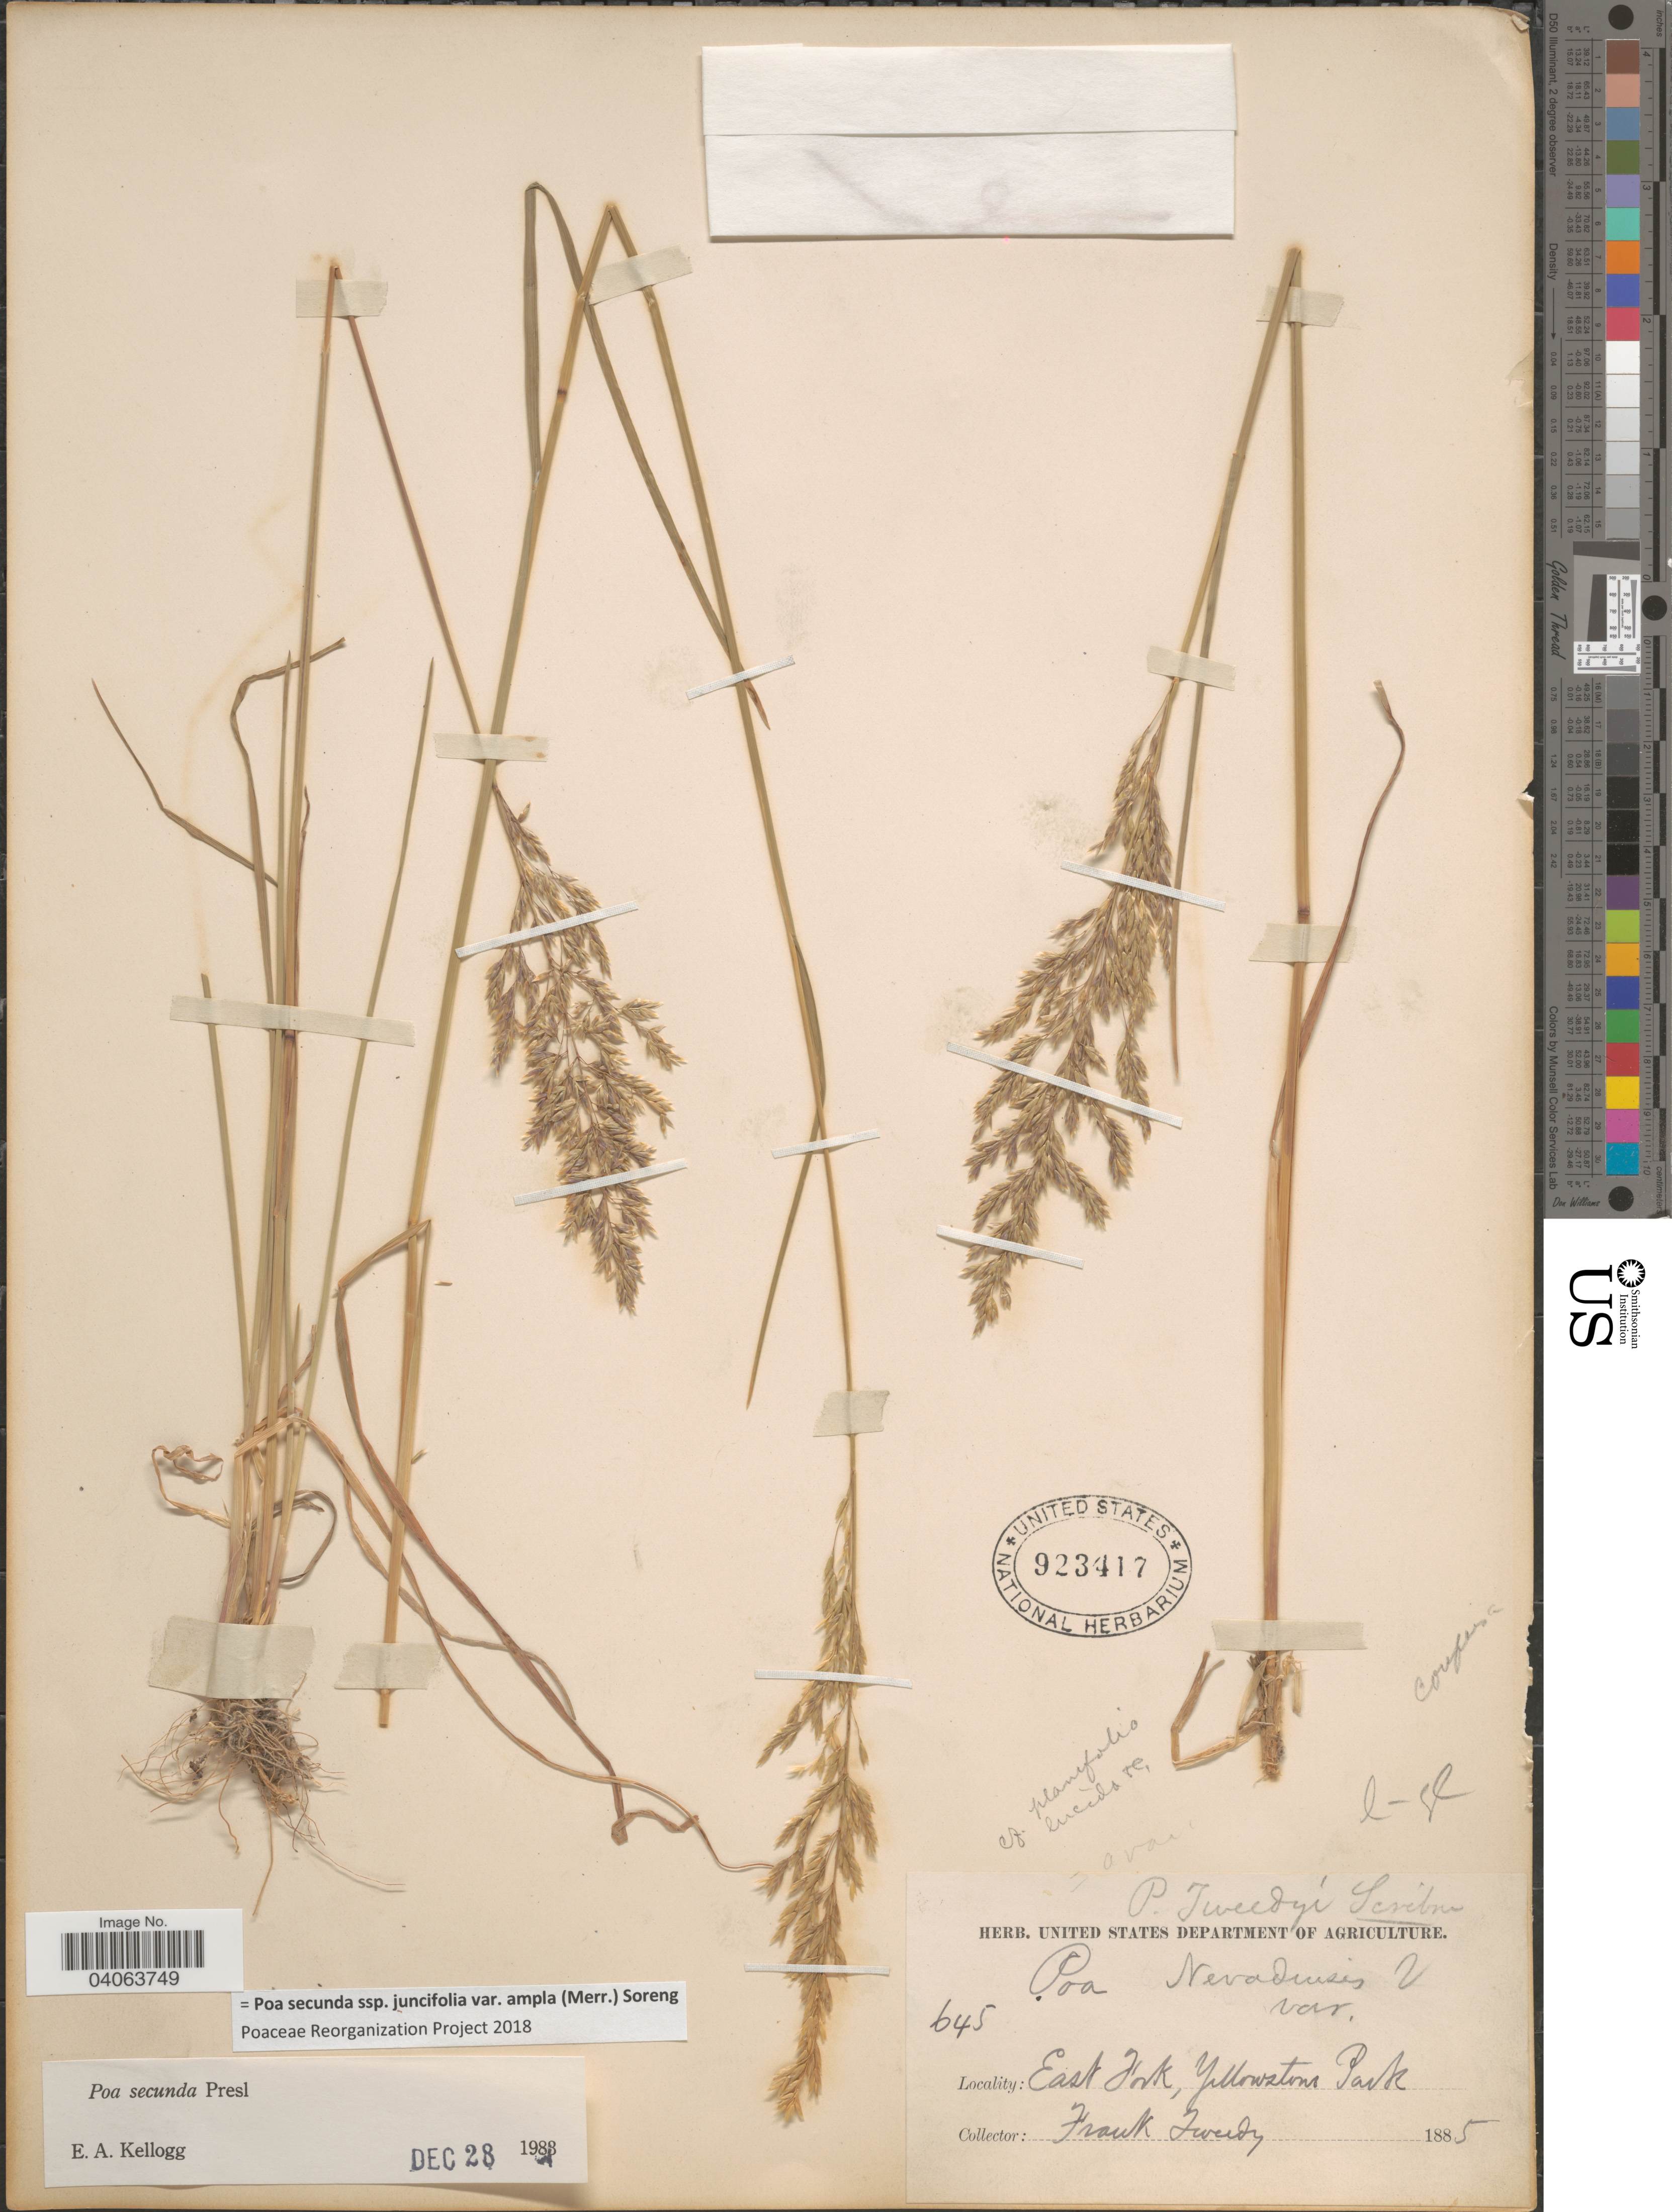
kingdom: Plantae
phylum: Tracheophyta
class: Liliopsida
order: Poales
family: Poaceae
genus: Poa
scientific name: Poa secunda subsp. juncifolia var. ampla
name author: (Merr.) Soreng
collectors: F. Tweedy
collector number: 645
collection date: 1885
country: United States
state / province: Wyoming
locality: East Fork, Yellowstone Park.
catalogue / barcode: US 923417